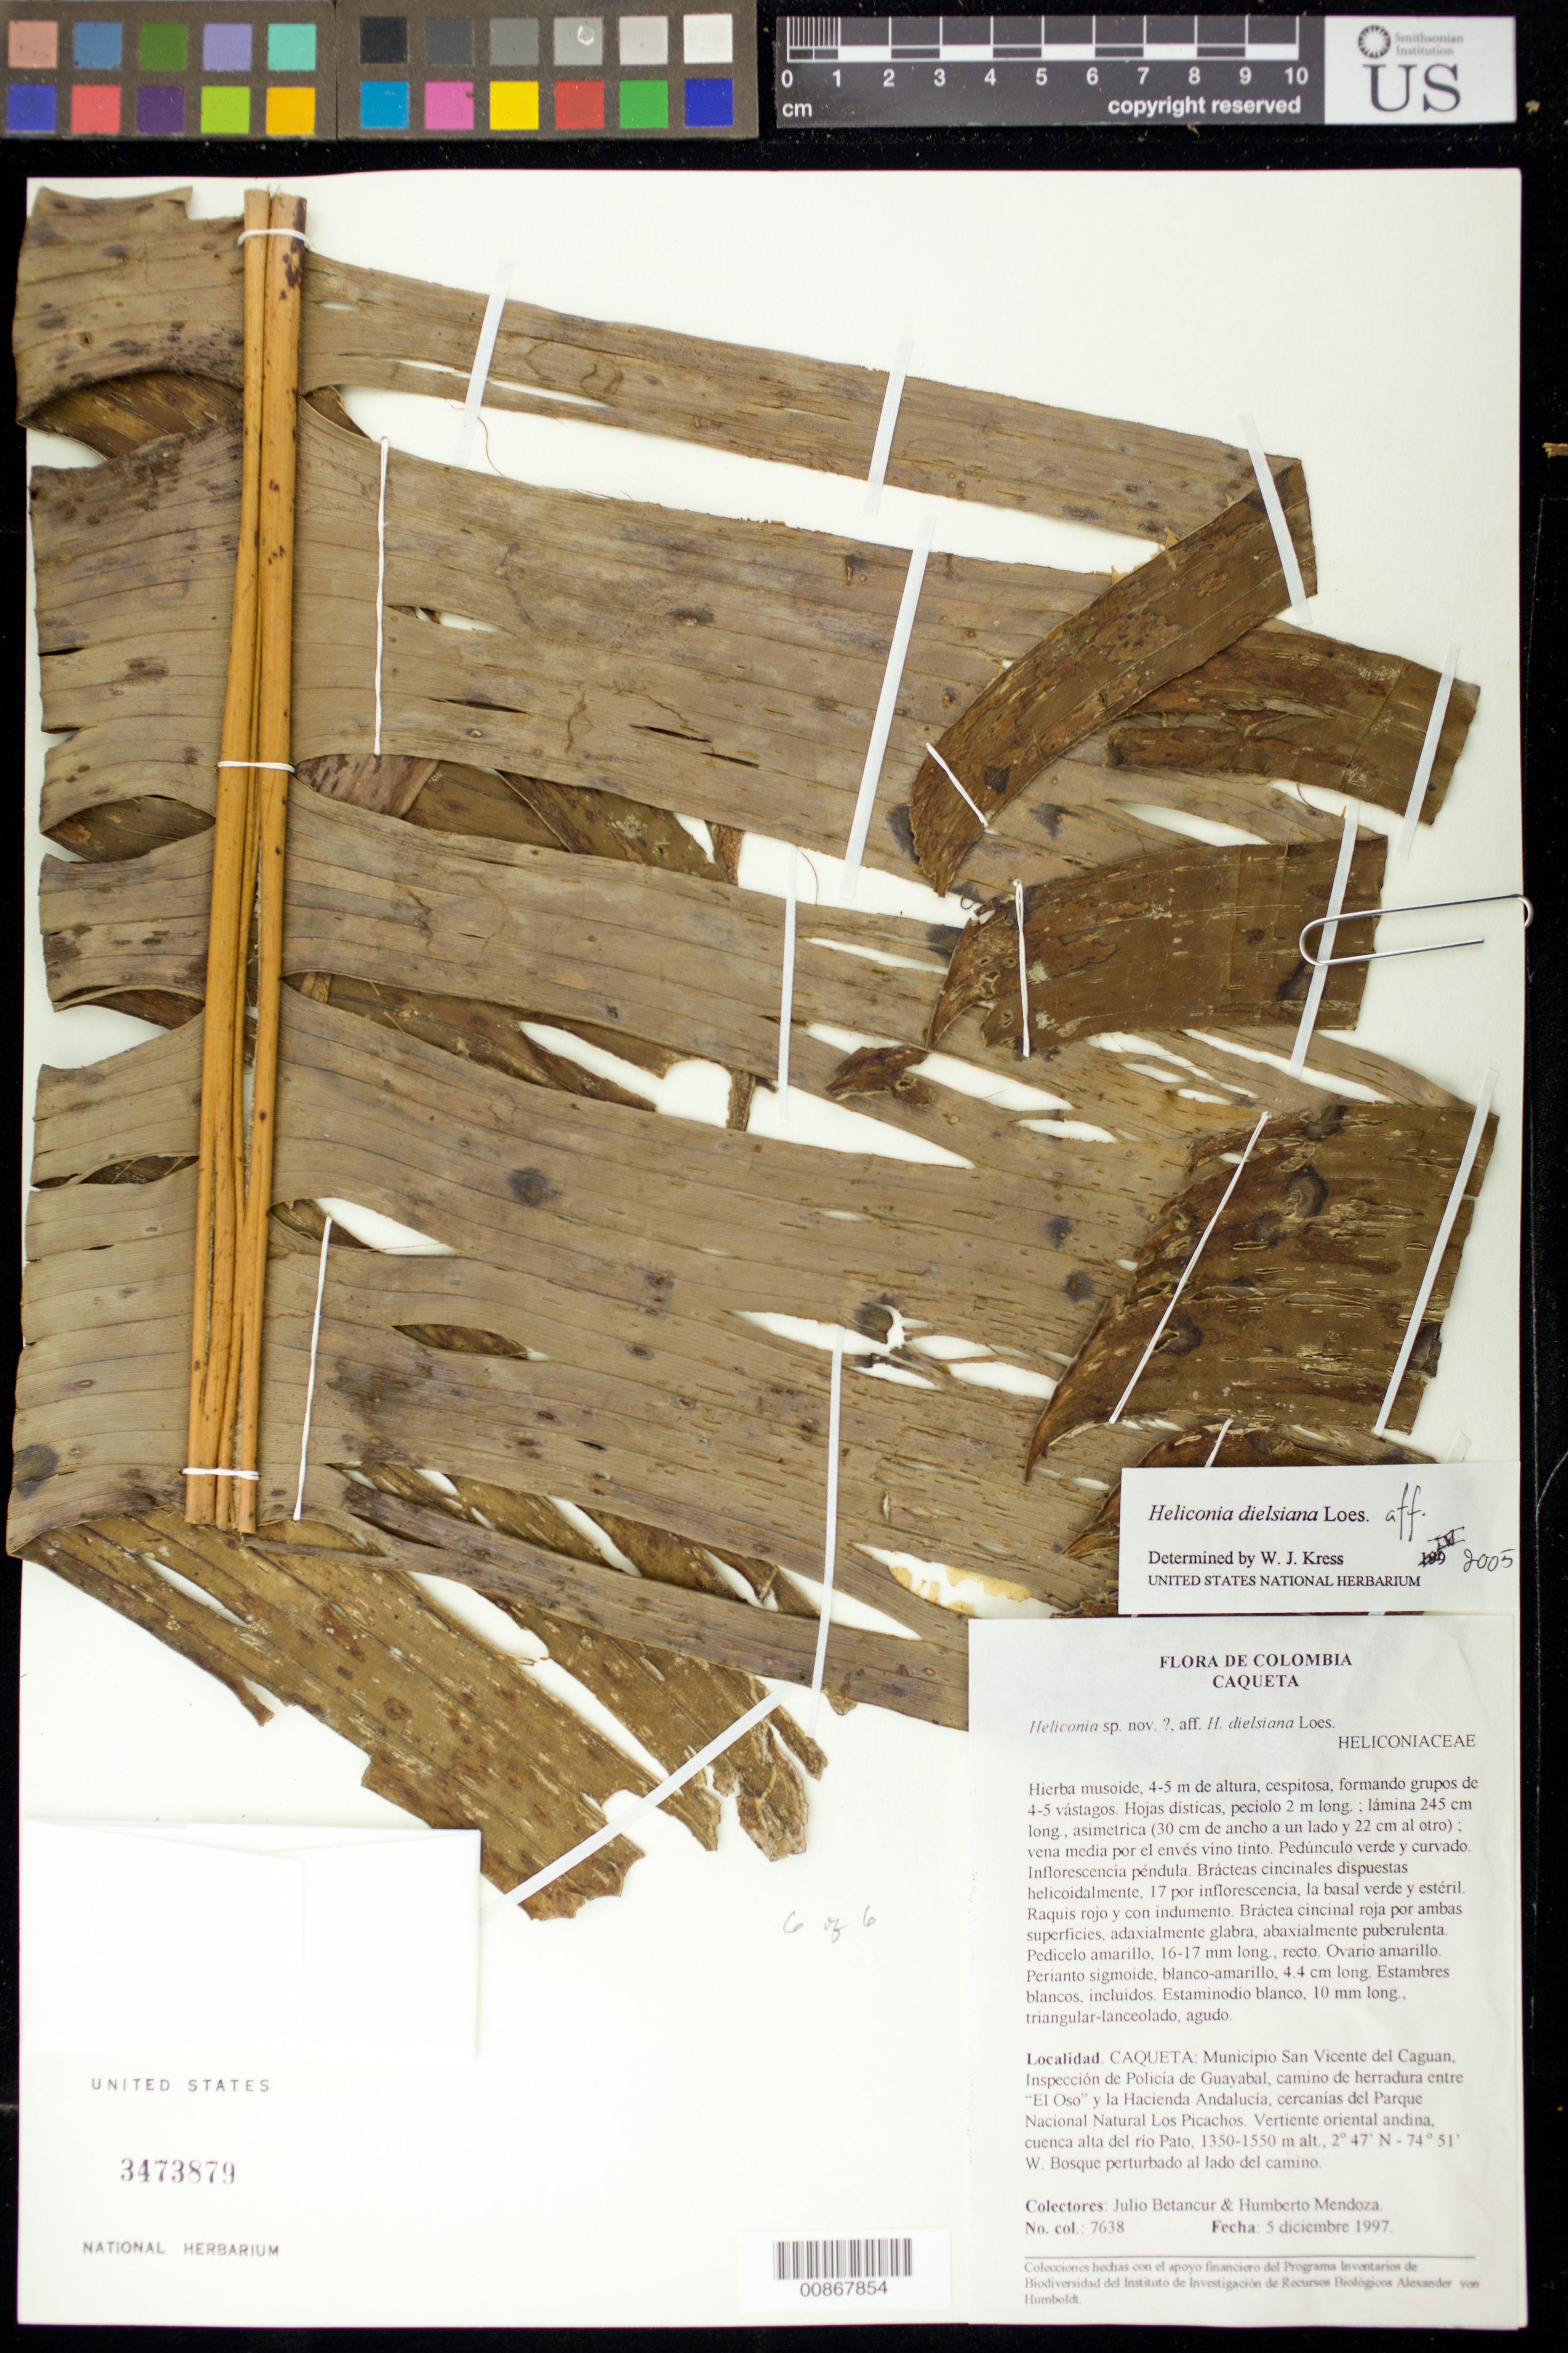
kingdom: Plantae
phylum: Tracheophyta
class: Liliopsida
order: Zingiberales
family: Heliconiaceae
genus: Heliconia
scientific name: Heliconia densiflora 'Fireflash'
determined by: Kress, W. J., (US), Smithsonian Institution - National Museum of Natural History (UNITED STATES)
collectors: J. C. Betancur & H. Mendoza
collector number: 7638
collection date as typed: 05 Dec 1997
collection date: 1997-12-05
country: Colombia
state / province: Caquetá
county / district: San Vicente del Caguan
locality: Inspeccion de Policia de Guayabal, camino de herradura entre "El Oso" y la Hacienda Andalusia, cercanias del Pargue Nacional Natural Los Picachos. Vertiento oriental andina,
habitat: Bosque perturbado lado del camino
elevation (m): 1350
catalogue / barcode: US 3473879